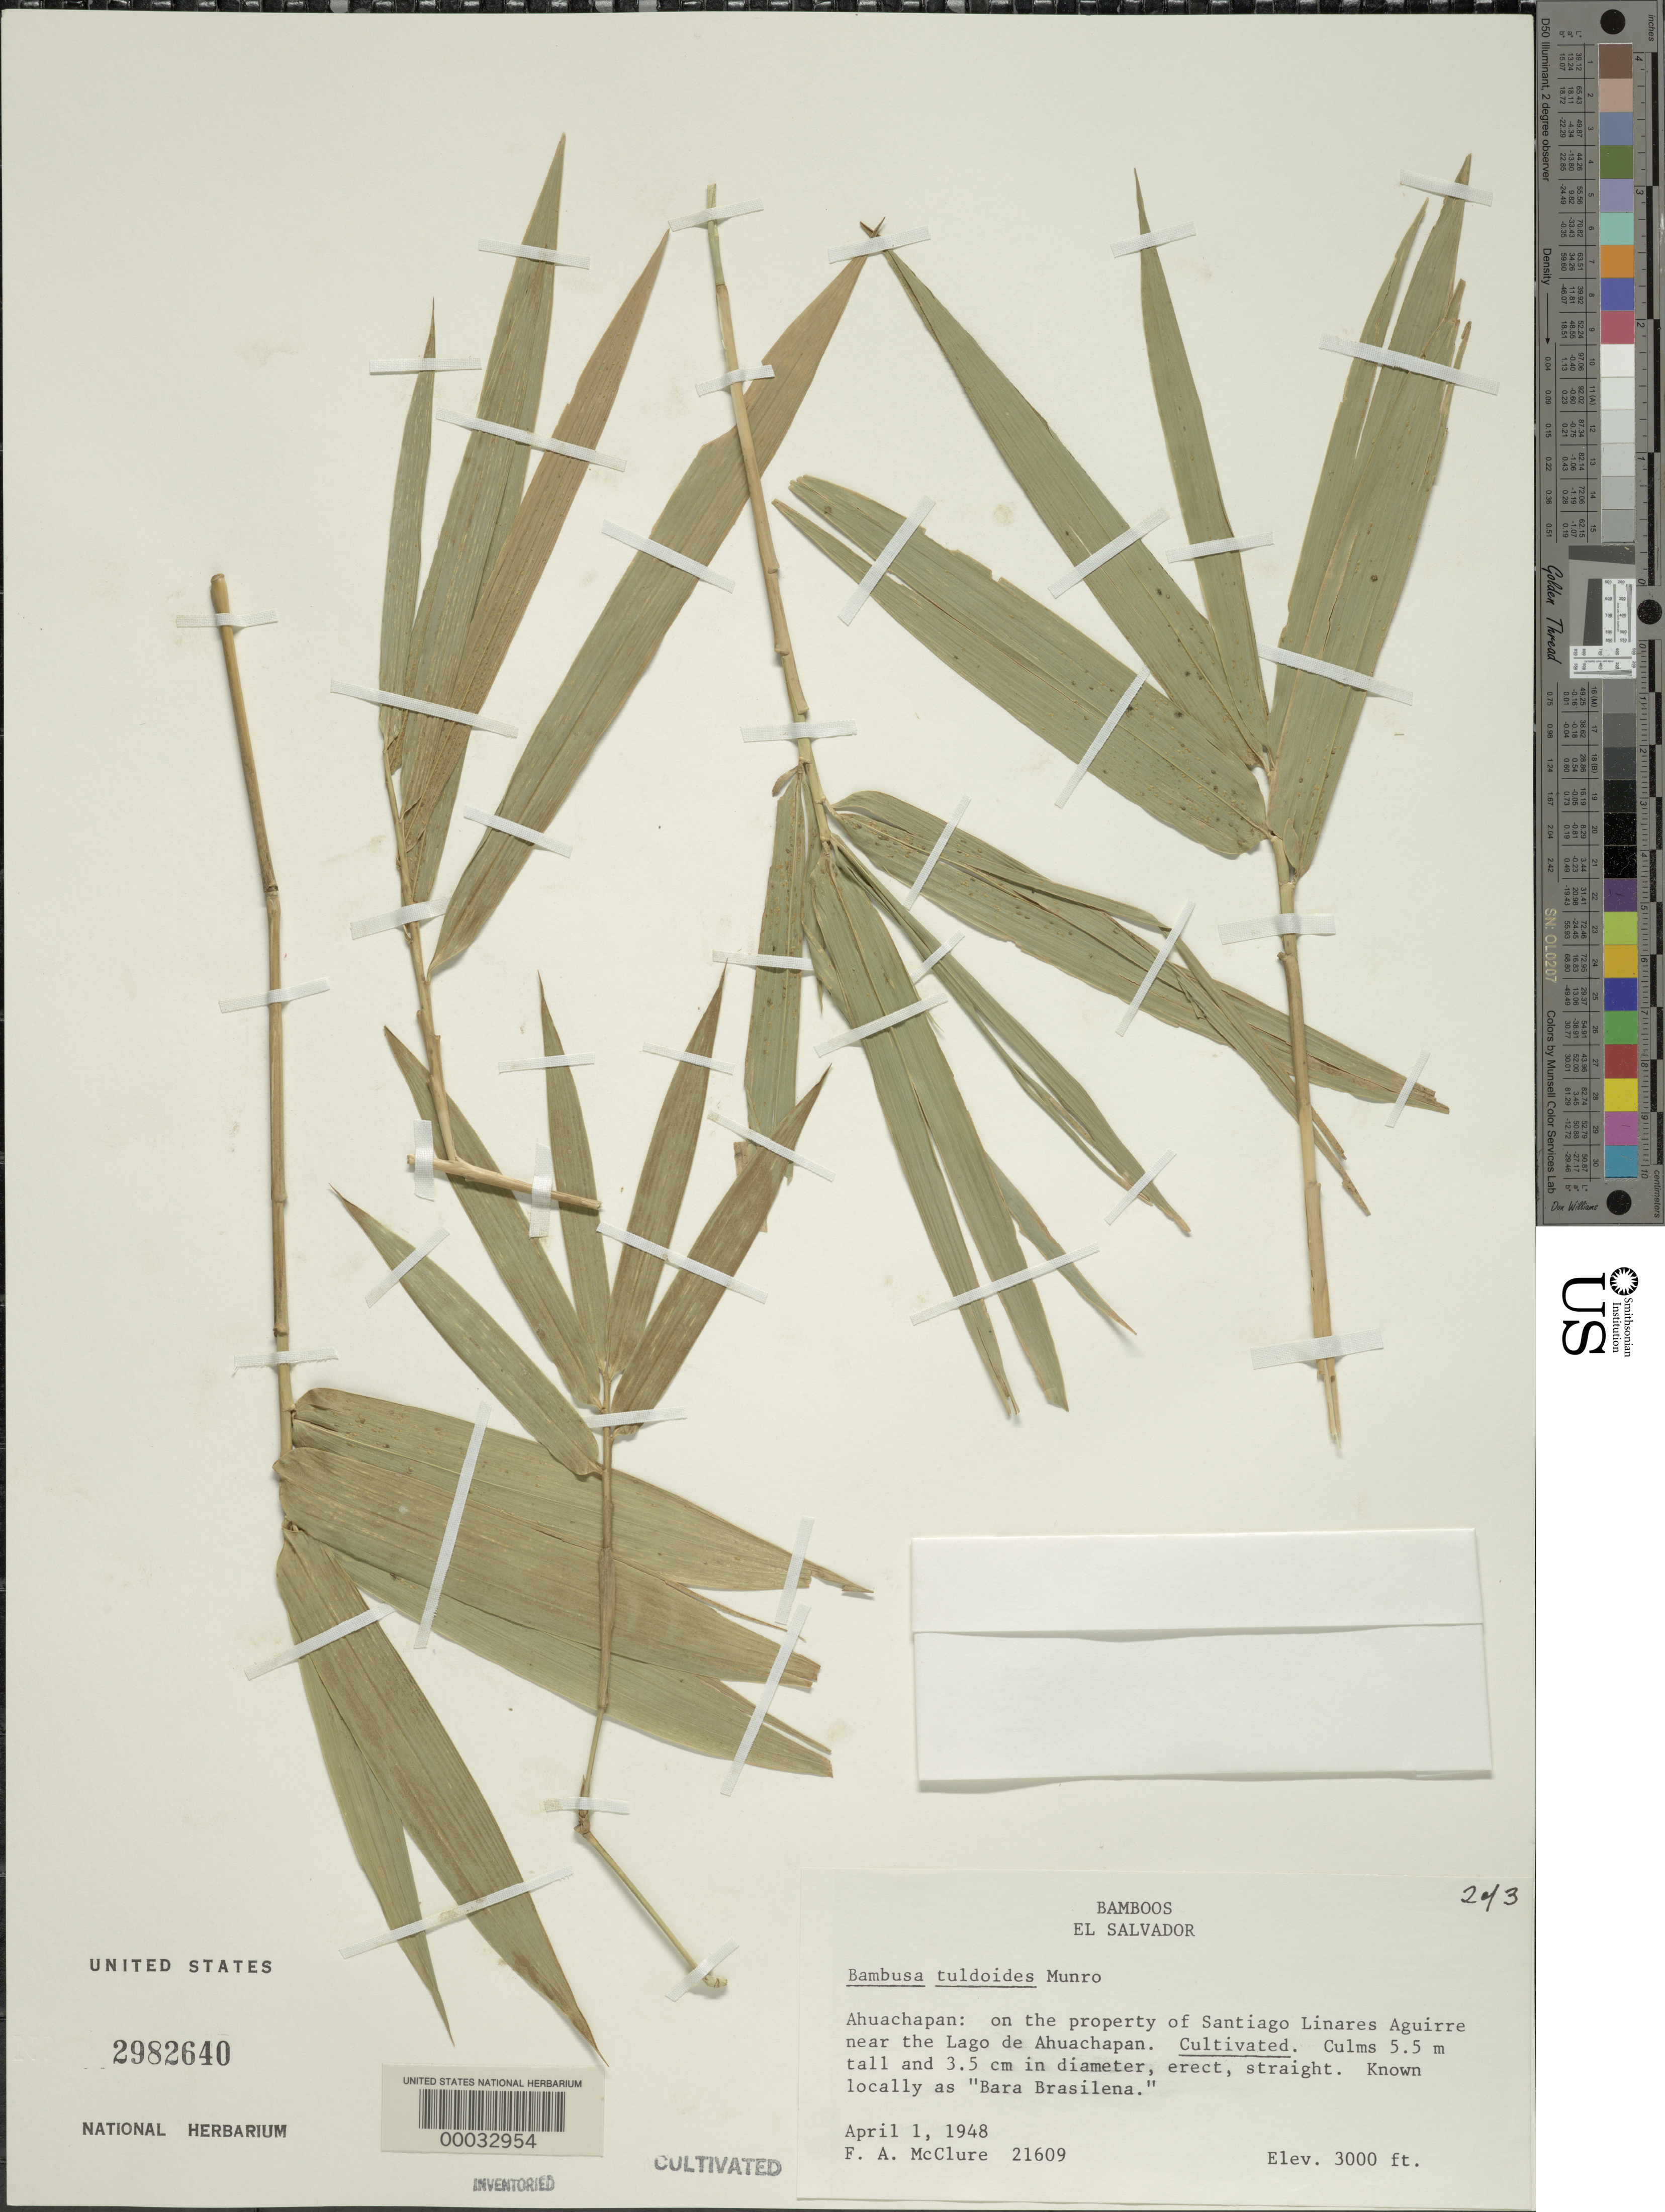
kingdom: Plantae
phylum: Tracheophyta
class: Liliopsida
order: Poales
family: Poaceae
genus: Bambusa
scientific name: Bambusa tuldoides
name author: Munro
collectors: F. A. McClure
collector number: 21609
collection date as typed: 01 Apr 1948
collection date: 1948-04-01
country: El Salvador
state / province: Ahuachapán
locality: Lago de ahuachapan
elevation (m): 915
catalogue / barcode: US 2982640